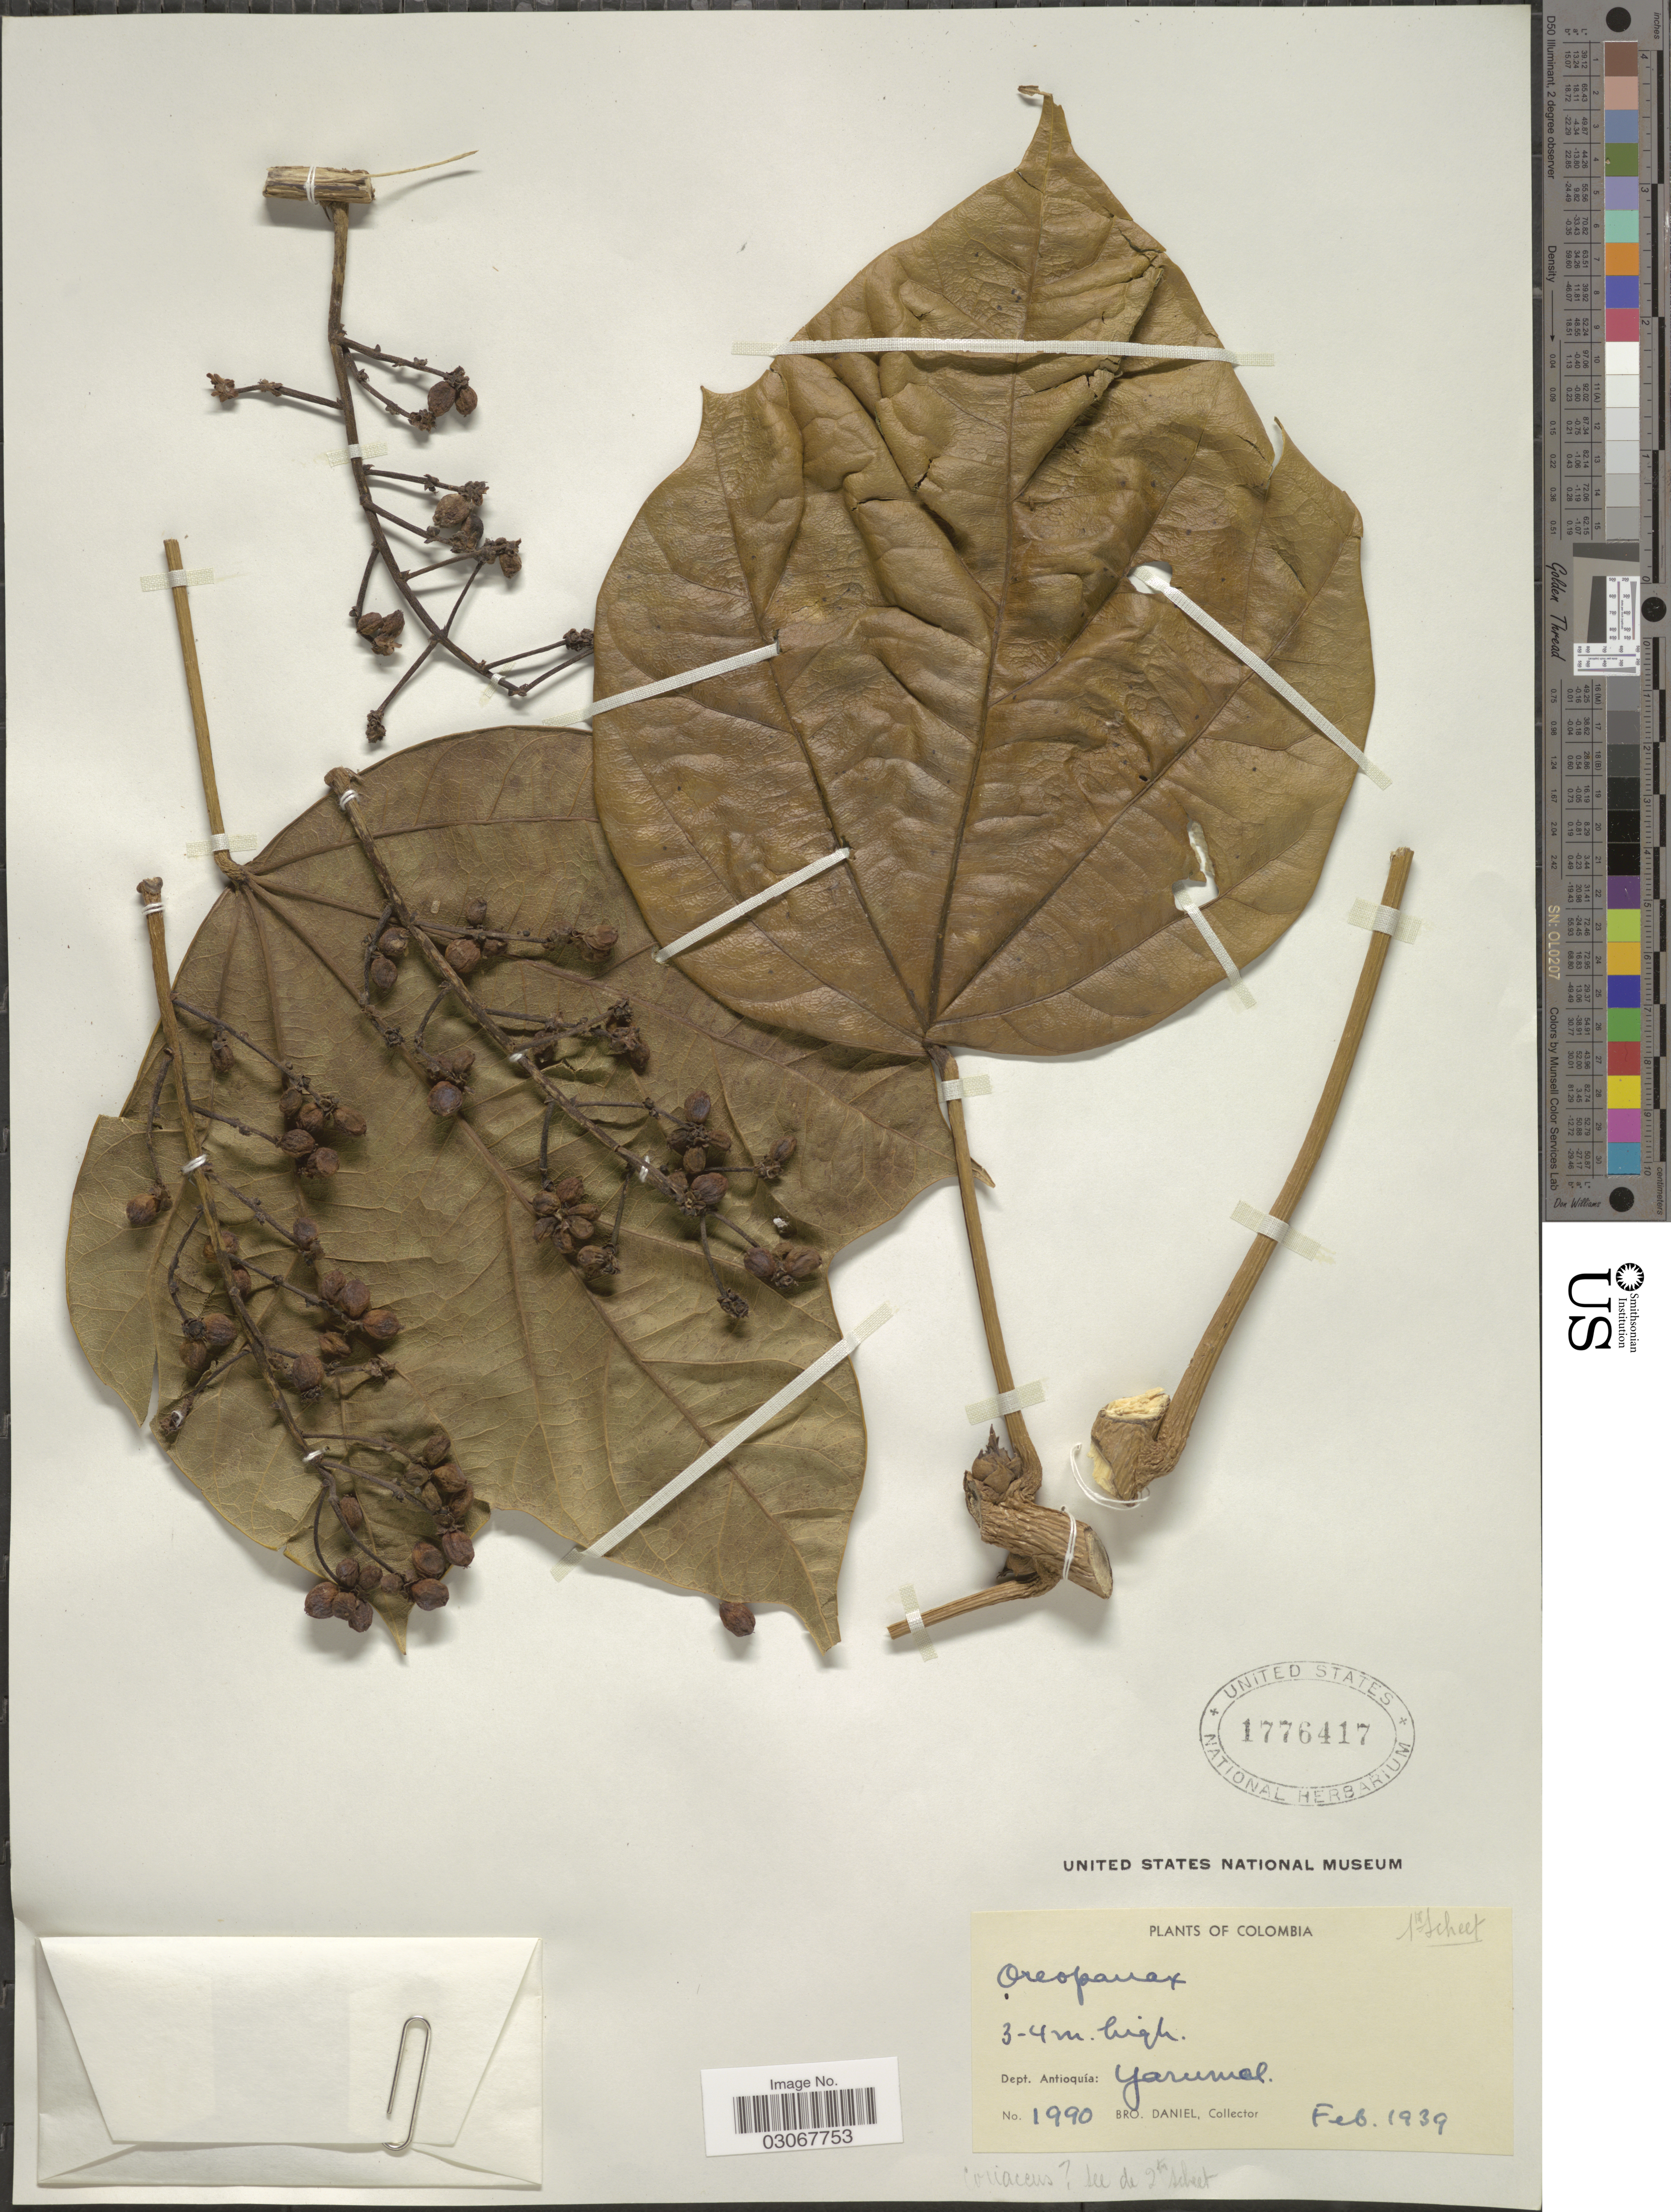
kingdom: Plantae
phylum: Tracheophyta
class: Magnoliopsida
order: Apiales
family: Araliaceae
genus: Oreopanax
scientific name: Oreopanax brunneus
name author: Decne. & Planch. ex Harms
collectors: Bro. Daniel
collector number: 1990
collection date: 1939-02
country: Colombia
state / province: Antioquia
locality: Dept. Antioquía: Yarumal.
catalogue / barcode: US 1776417